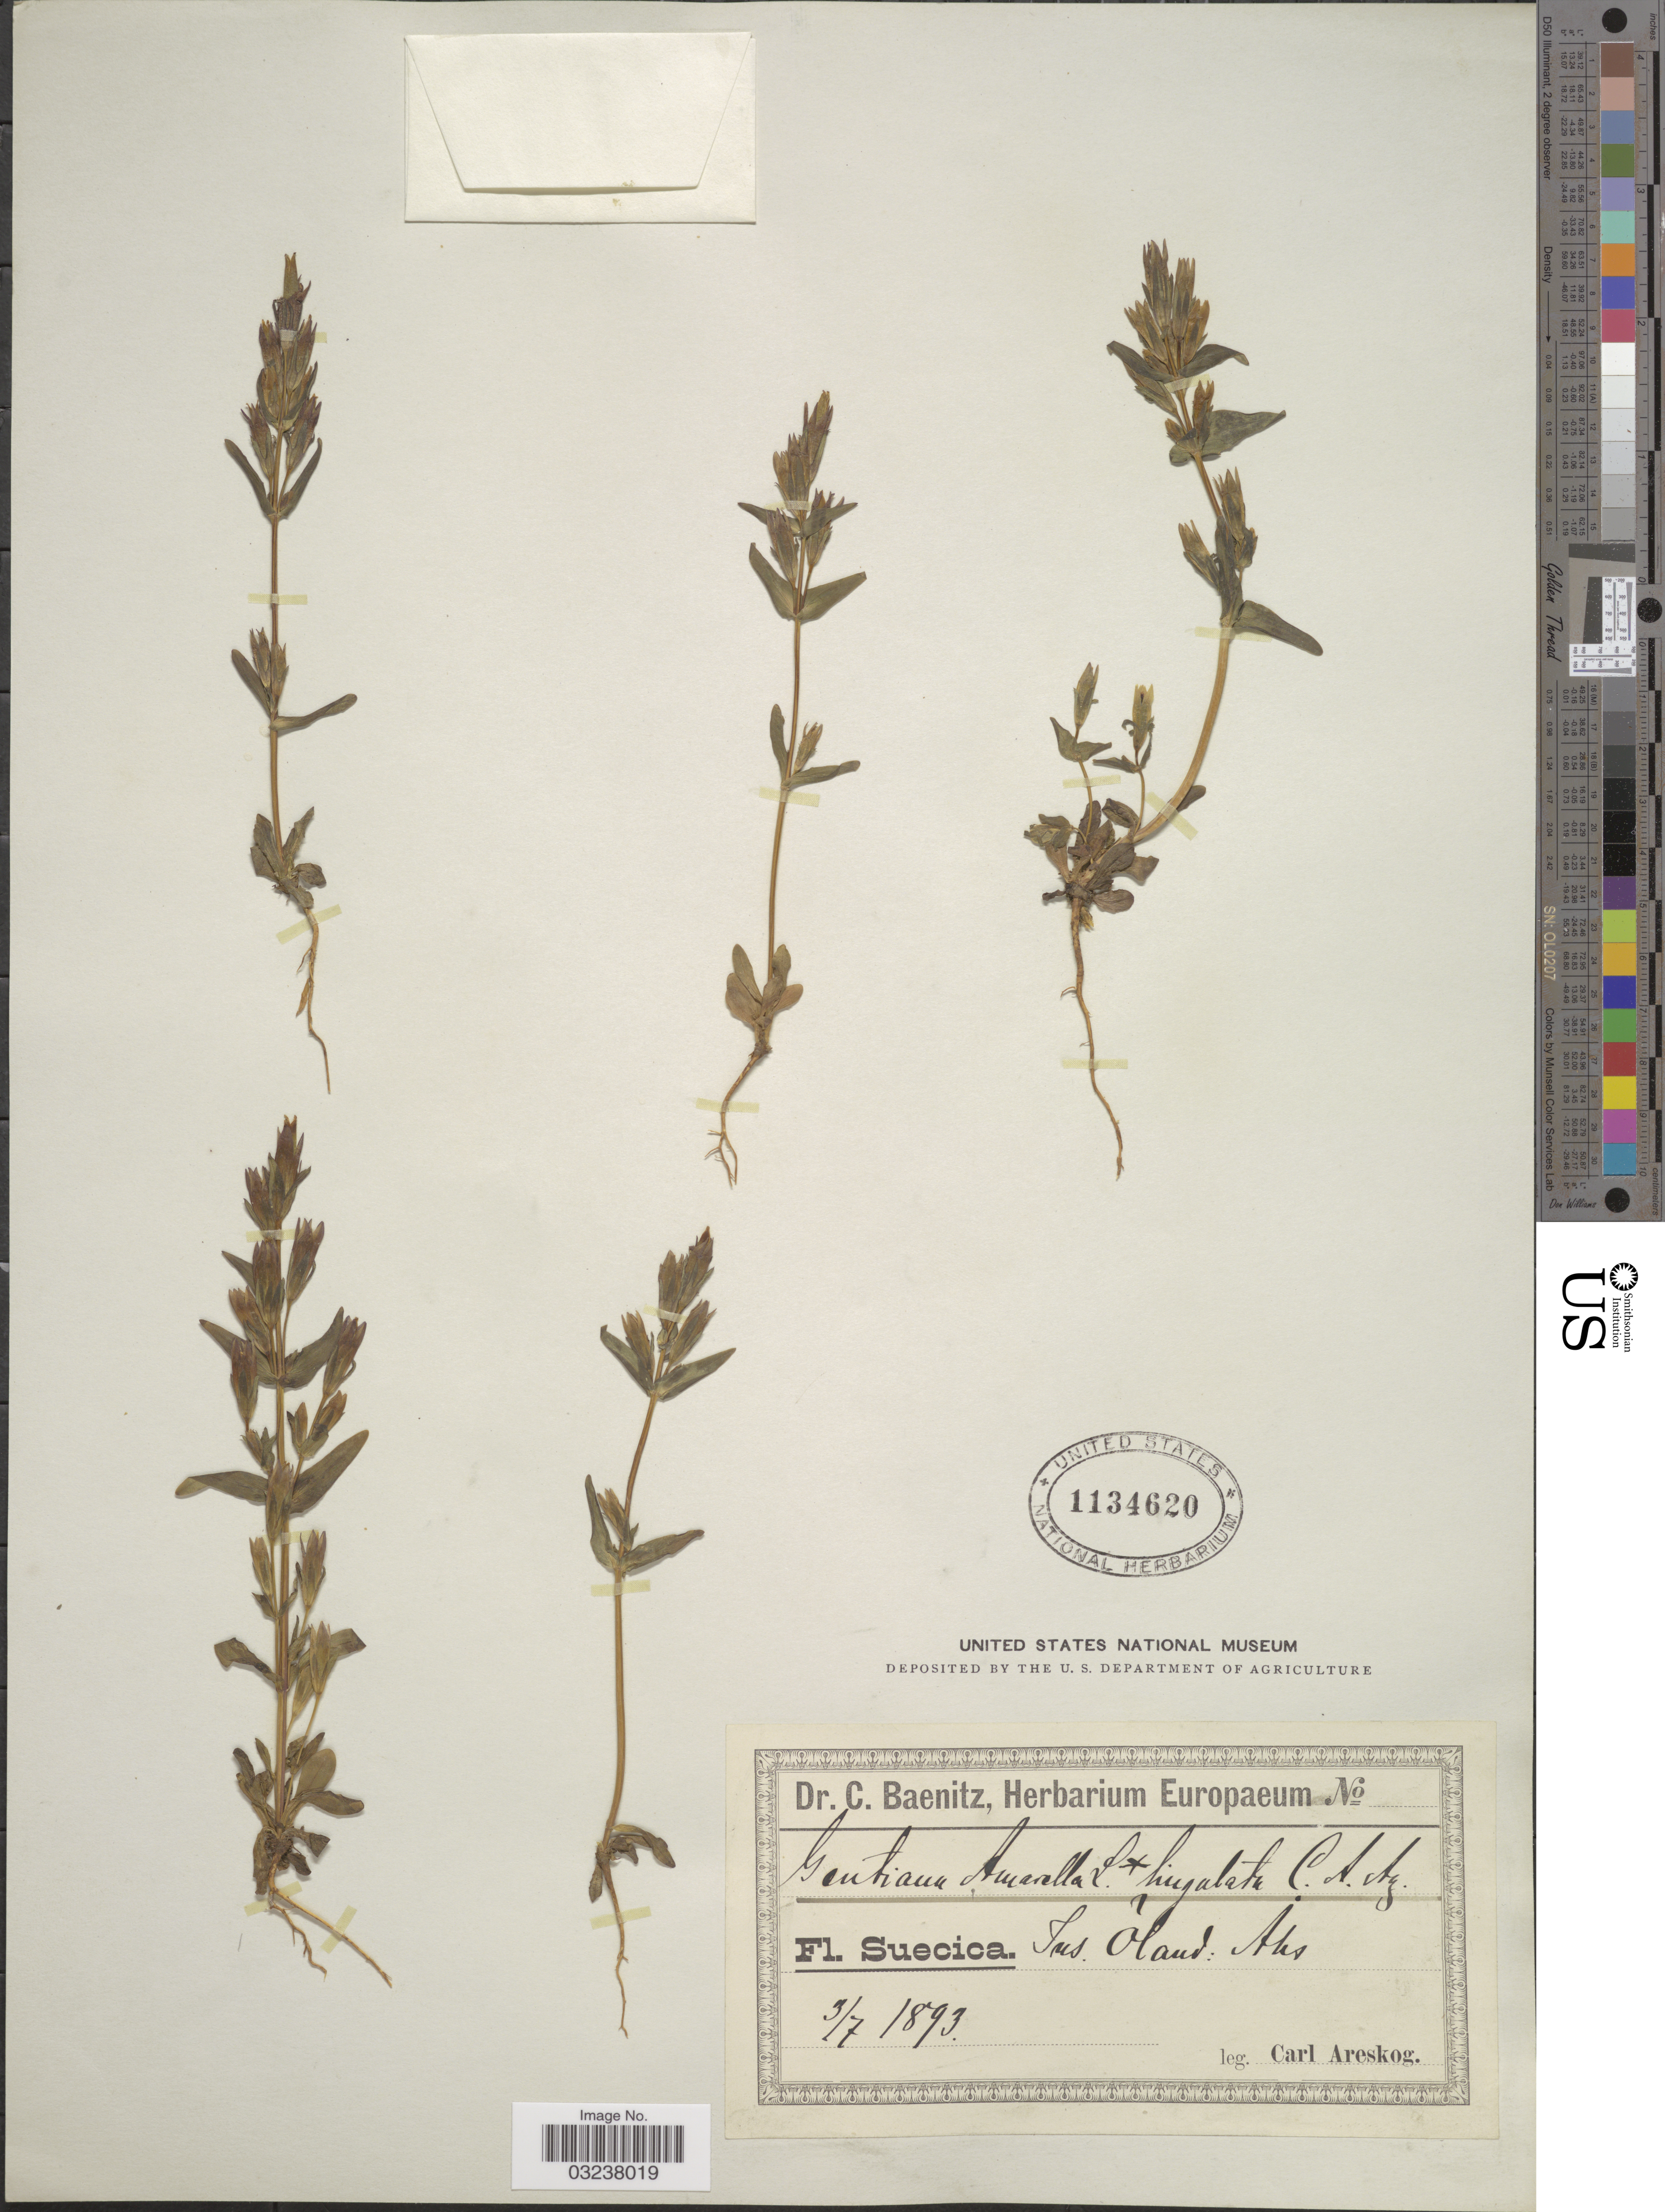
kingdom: Plantae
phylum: Tracheophyta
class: Magnoliopsida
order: Gentianales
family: Gentianaceae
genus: Gentianella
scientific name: Gentianella amarella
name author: (L.) Börner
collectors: C. Areskog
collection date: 1893-07-03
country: Sweden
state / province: Kalmar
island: Oland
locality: Suecica: Ins. Oland: Ahs.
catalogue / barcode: US 1134620